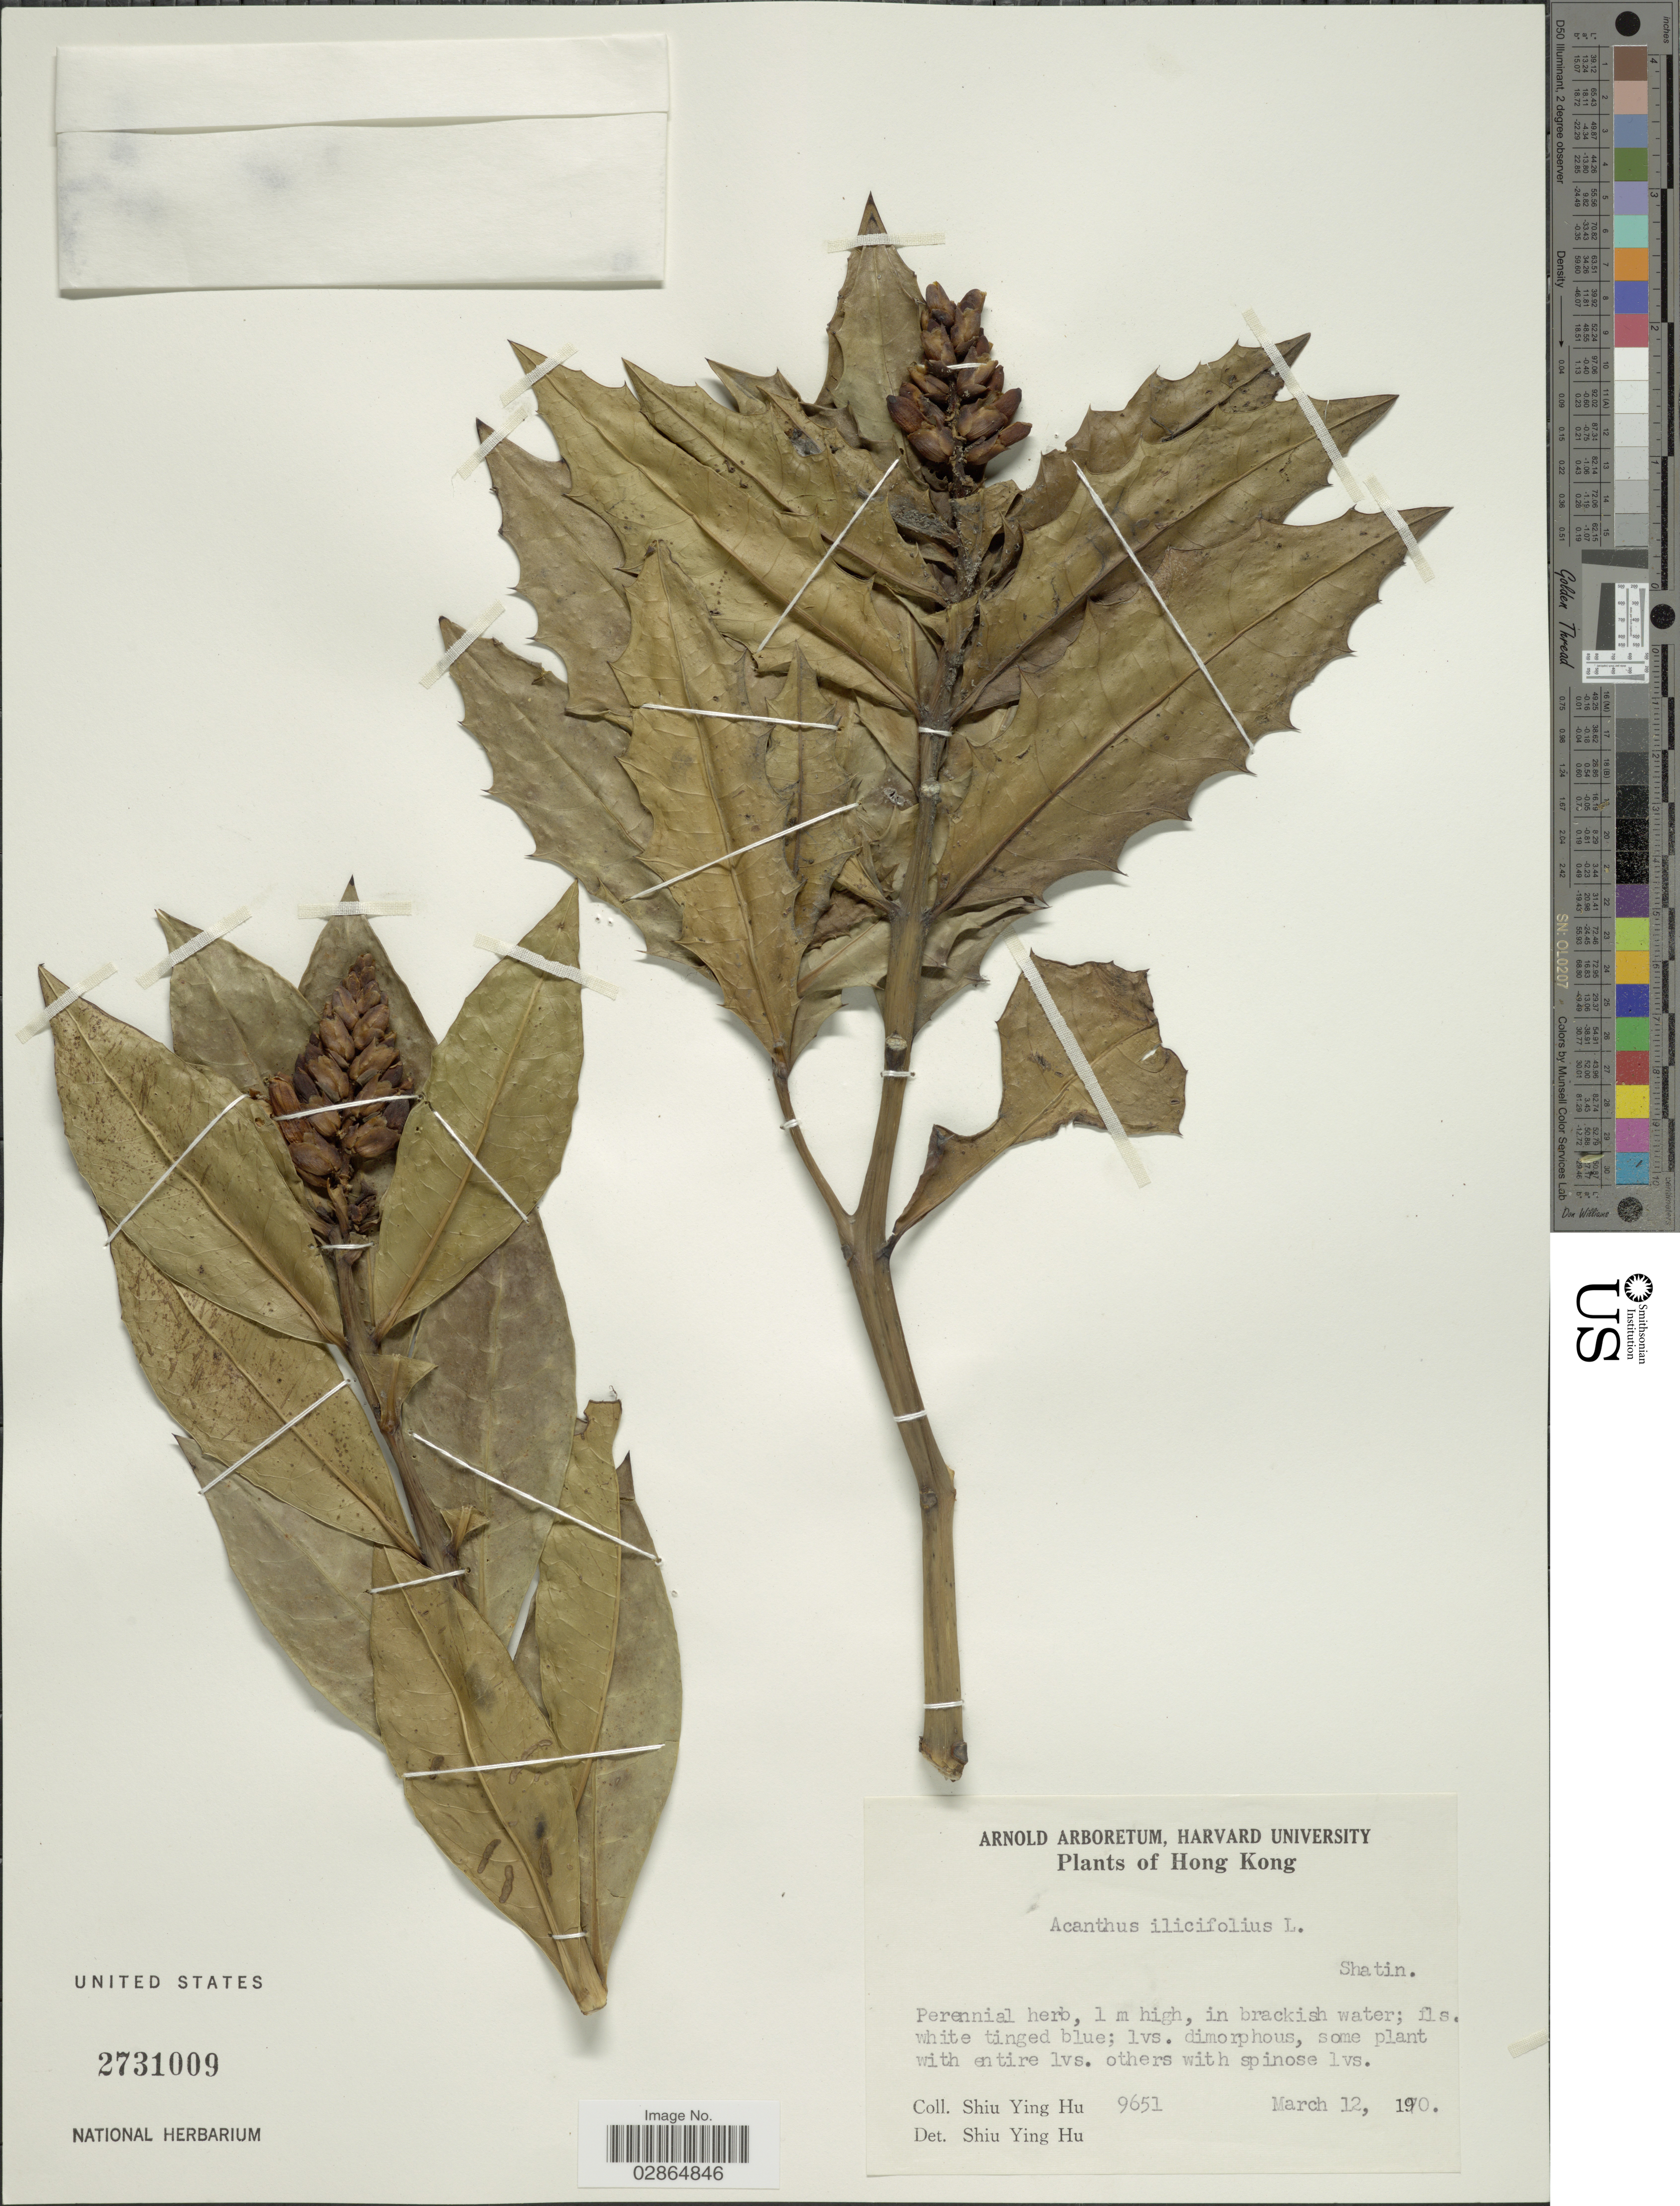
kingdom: Plantae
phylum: Tracheophyta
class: Magnoliopsida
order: Lamiales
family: Acanthaceae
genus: Acanthus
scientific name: Acanthus ilicifolius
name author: L.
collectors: S. Y. Hu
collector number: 9651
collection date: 1970-03-12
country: China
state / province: Hong Kong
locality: Hong Kong, Shatin.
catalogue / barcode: US 2731009